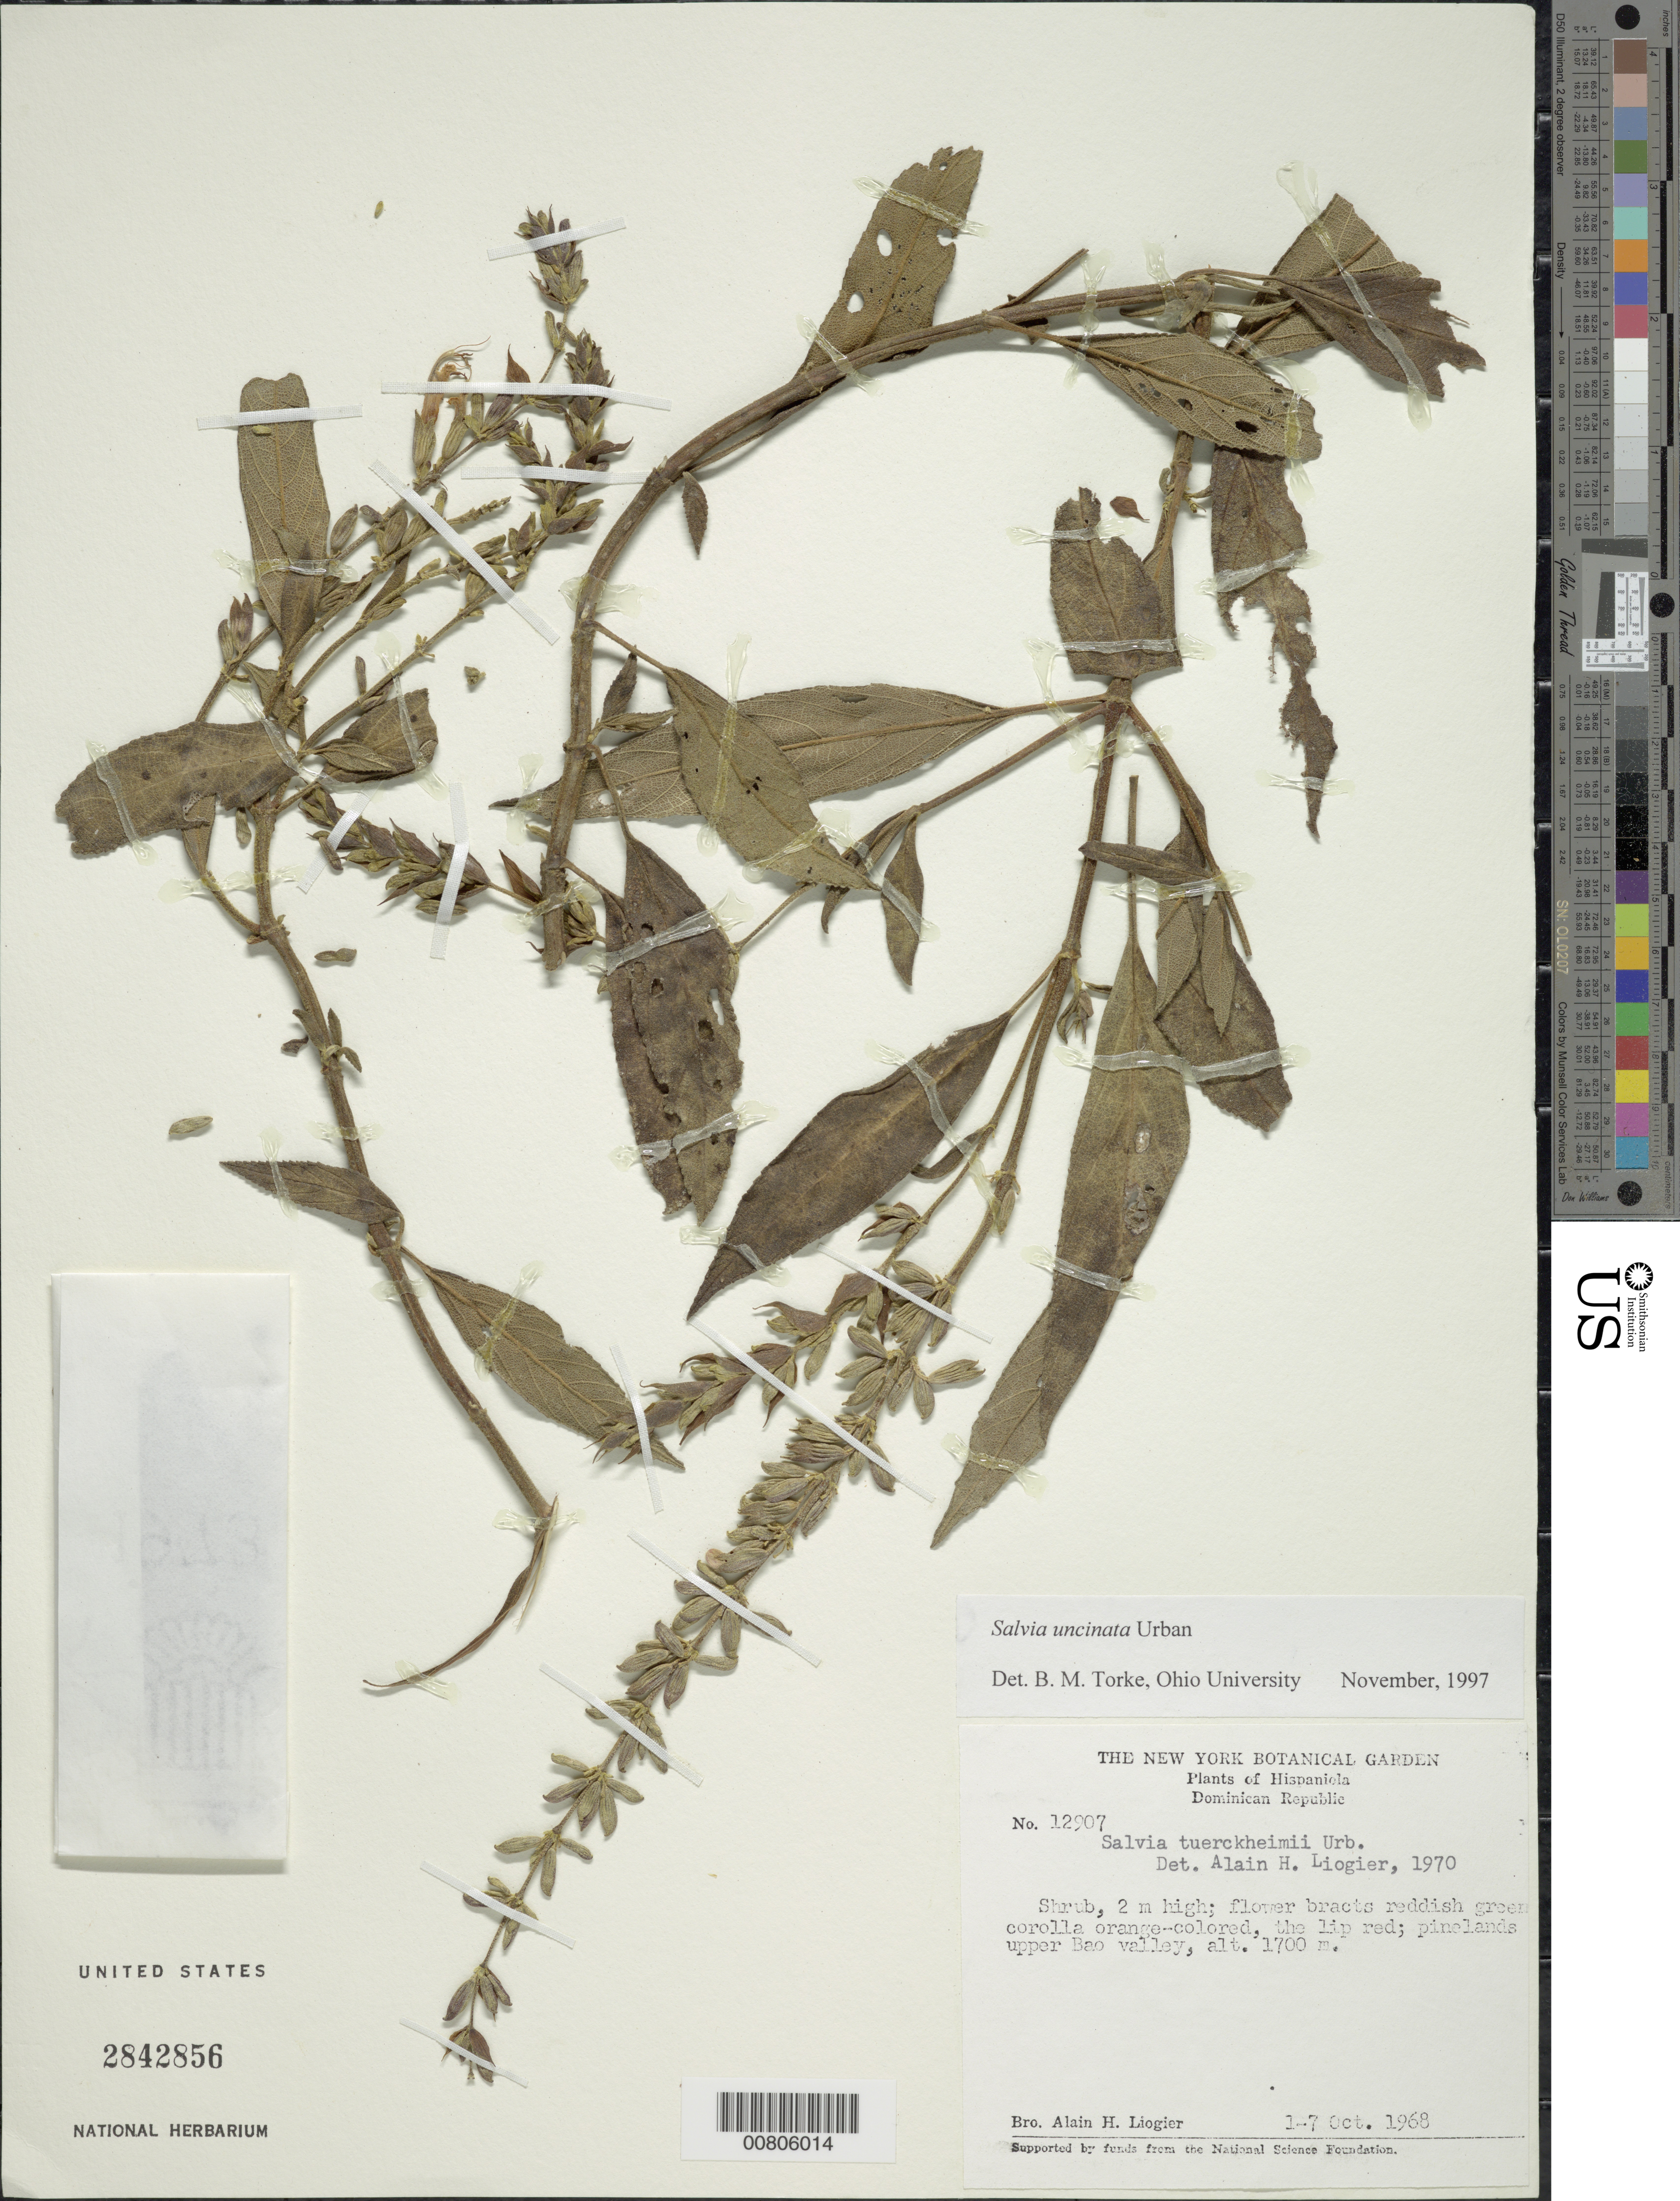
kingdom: Plantae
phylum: Tracheophyta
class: Magnoliopsida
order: Lamiales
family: Lamiaceae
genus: Salvia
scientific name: Salvia uncinata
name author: Urb.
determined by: Torke, B. M., (MO)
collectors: A. H. Liogier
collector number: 12907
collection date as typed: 01 Oct 1968 to 07 Oct 1968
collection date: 1968-10-01/1968-10-07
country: Dominican Republic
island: Hispaniola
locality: Upper Bao Valley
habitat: Pinelands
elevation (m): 1700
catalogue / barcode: US 2842856